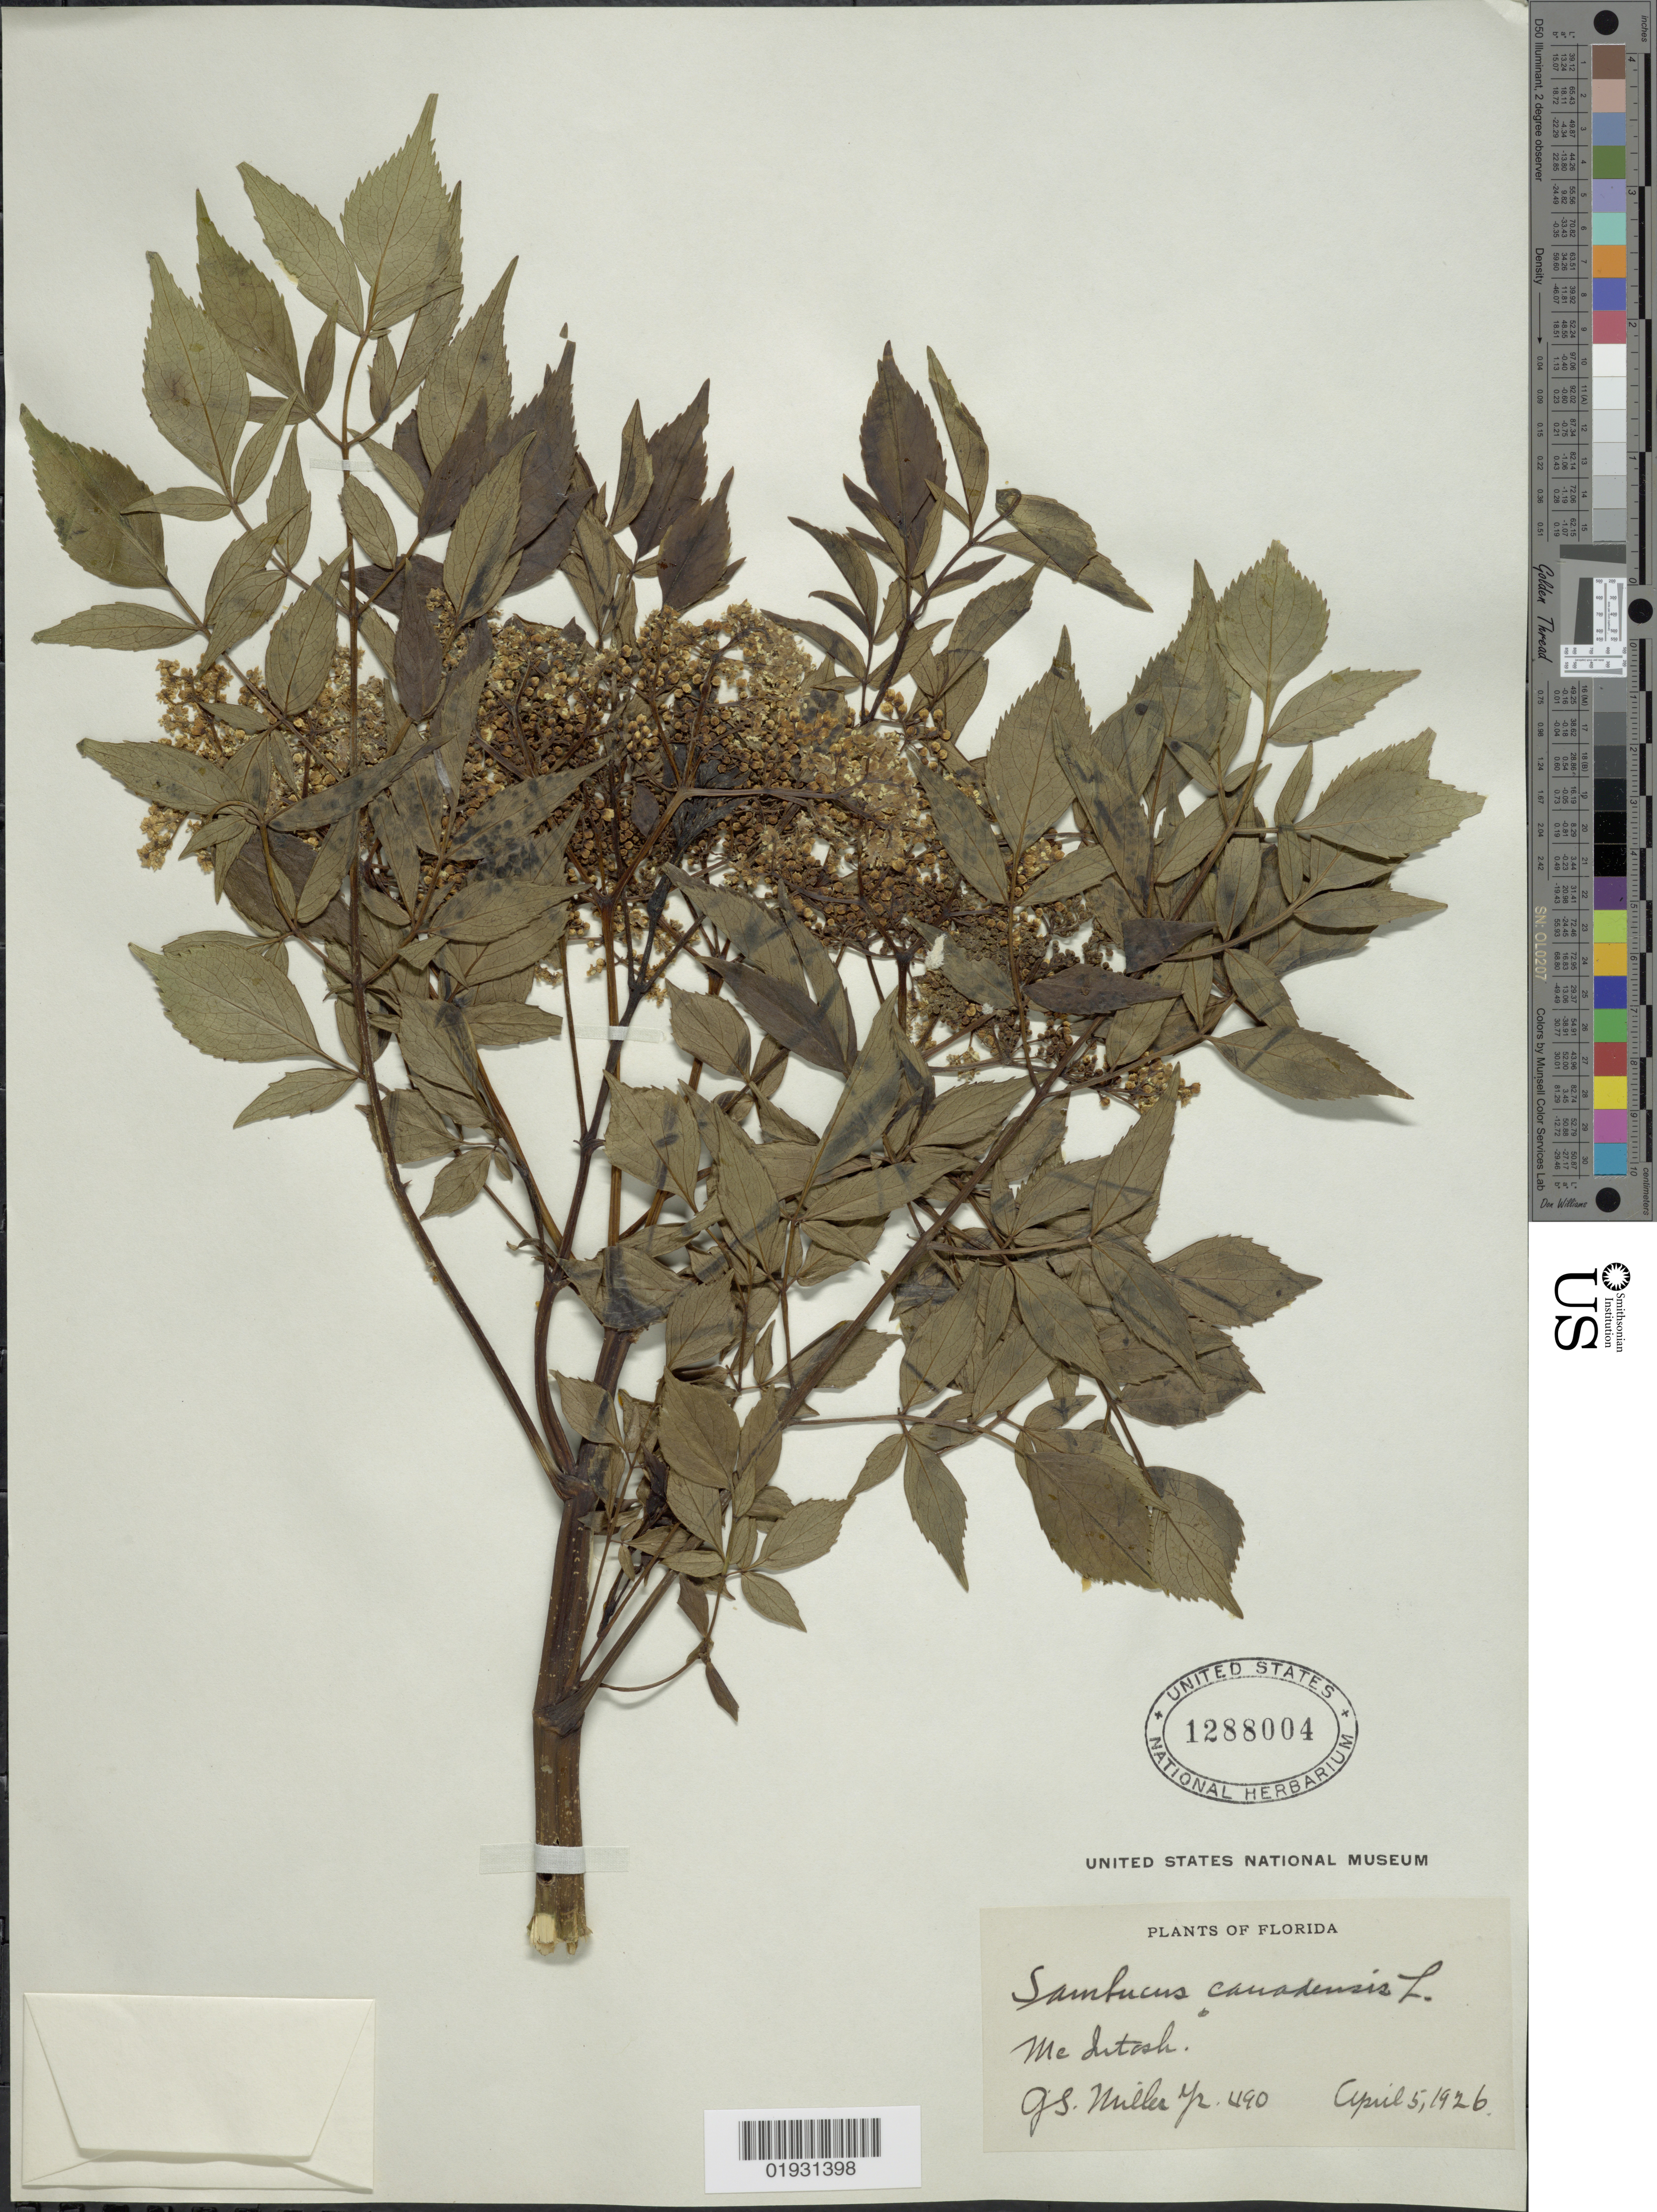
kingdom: Plantae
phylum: Tracheophyta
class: Magnoliopsida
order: Dipsacales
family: Viburnaceae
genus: Sambucus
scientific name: Sambucus simpsonii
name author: Rehder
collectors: G. S. Miller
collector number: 490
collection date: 1926-04-05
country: United States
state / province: Florida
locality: Mc Lutash.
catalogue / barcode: US 1288004